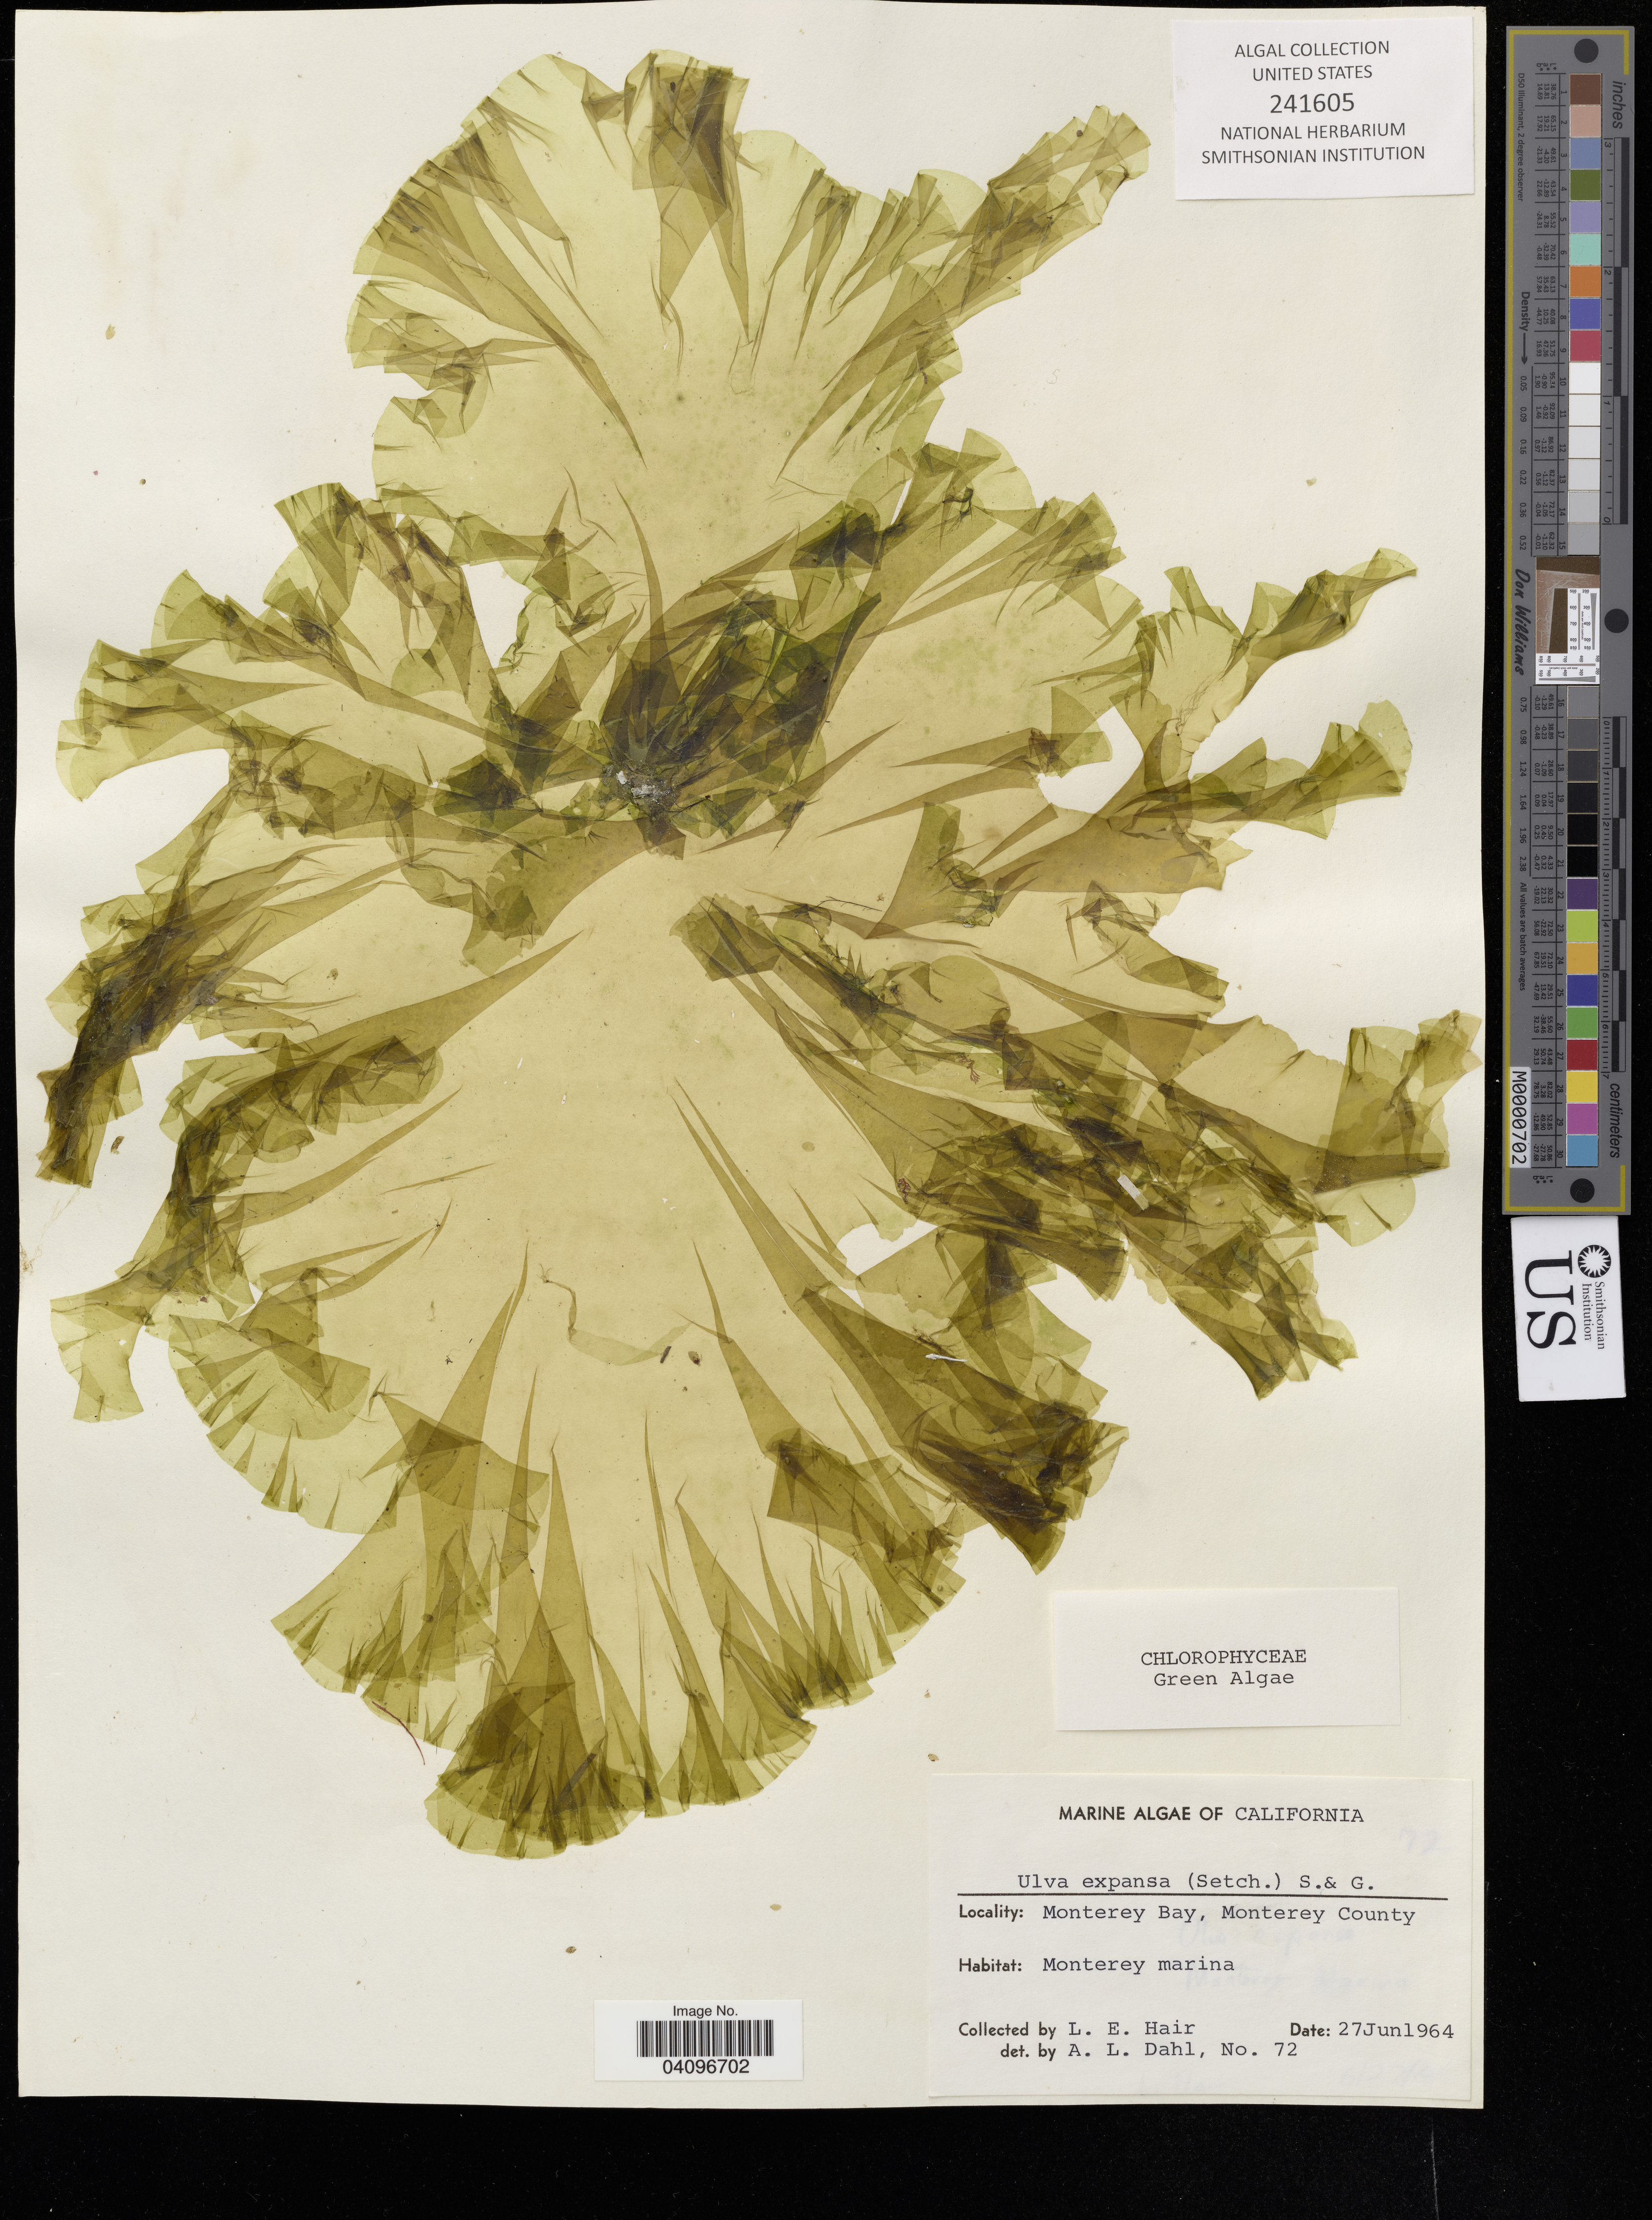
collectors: L. Hair & A. Dahl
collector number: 72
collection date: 1964-06-27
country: United States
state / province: California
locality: Monterey Bay, Montery County.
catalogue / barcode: US 241605